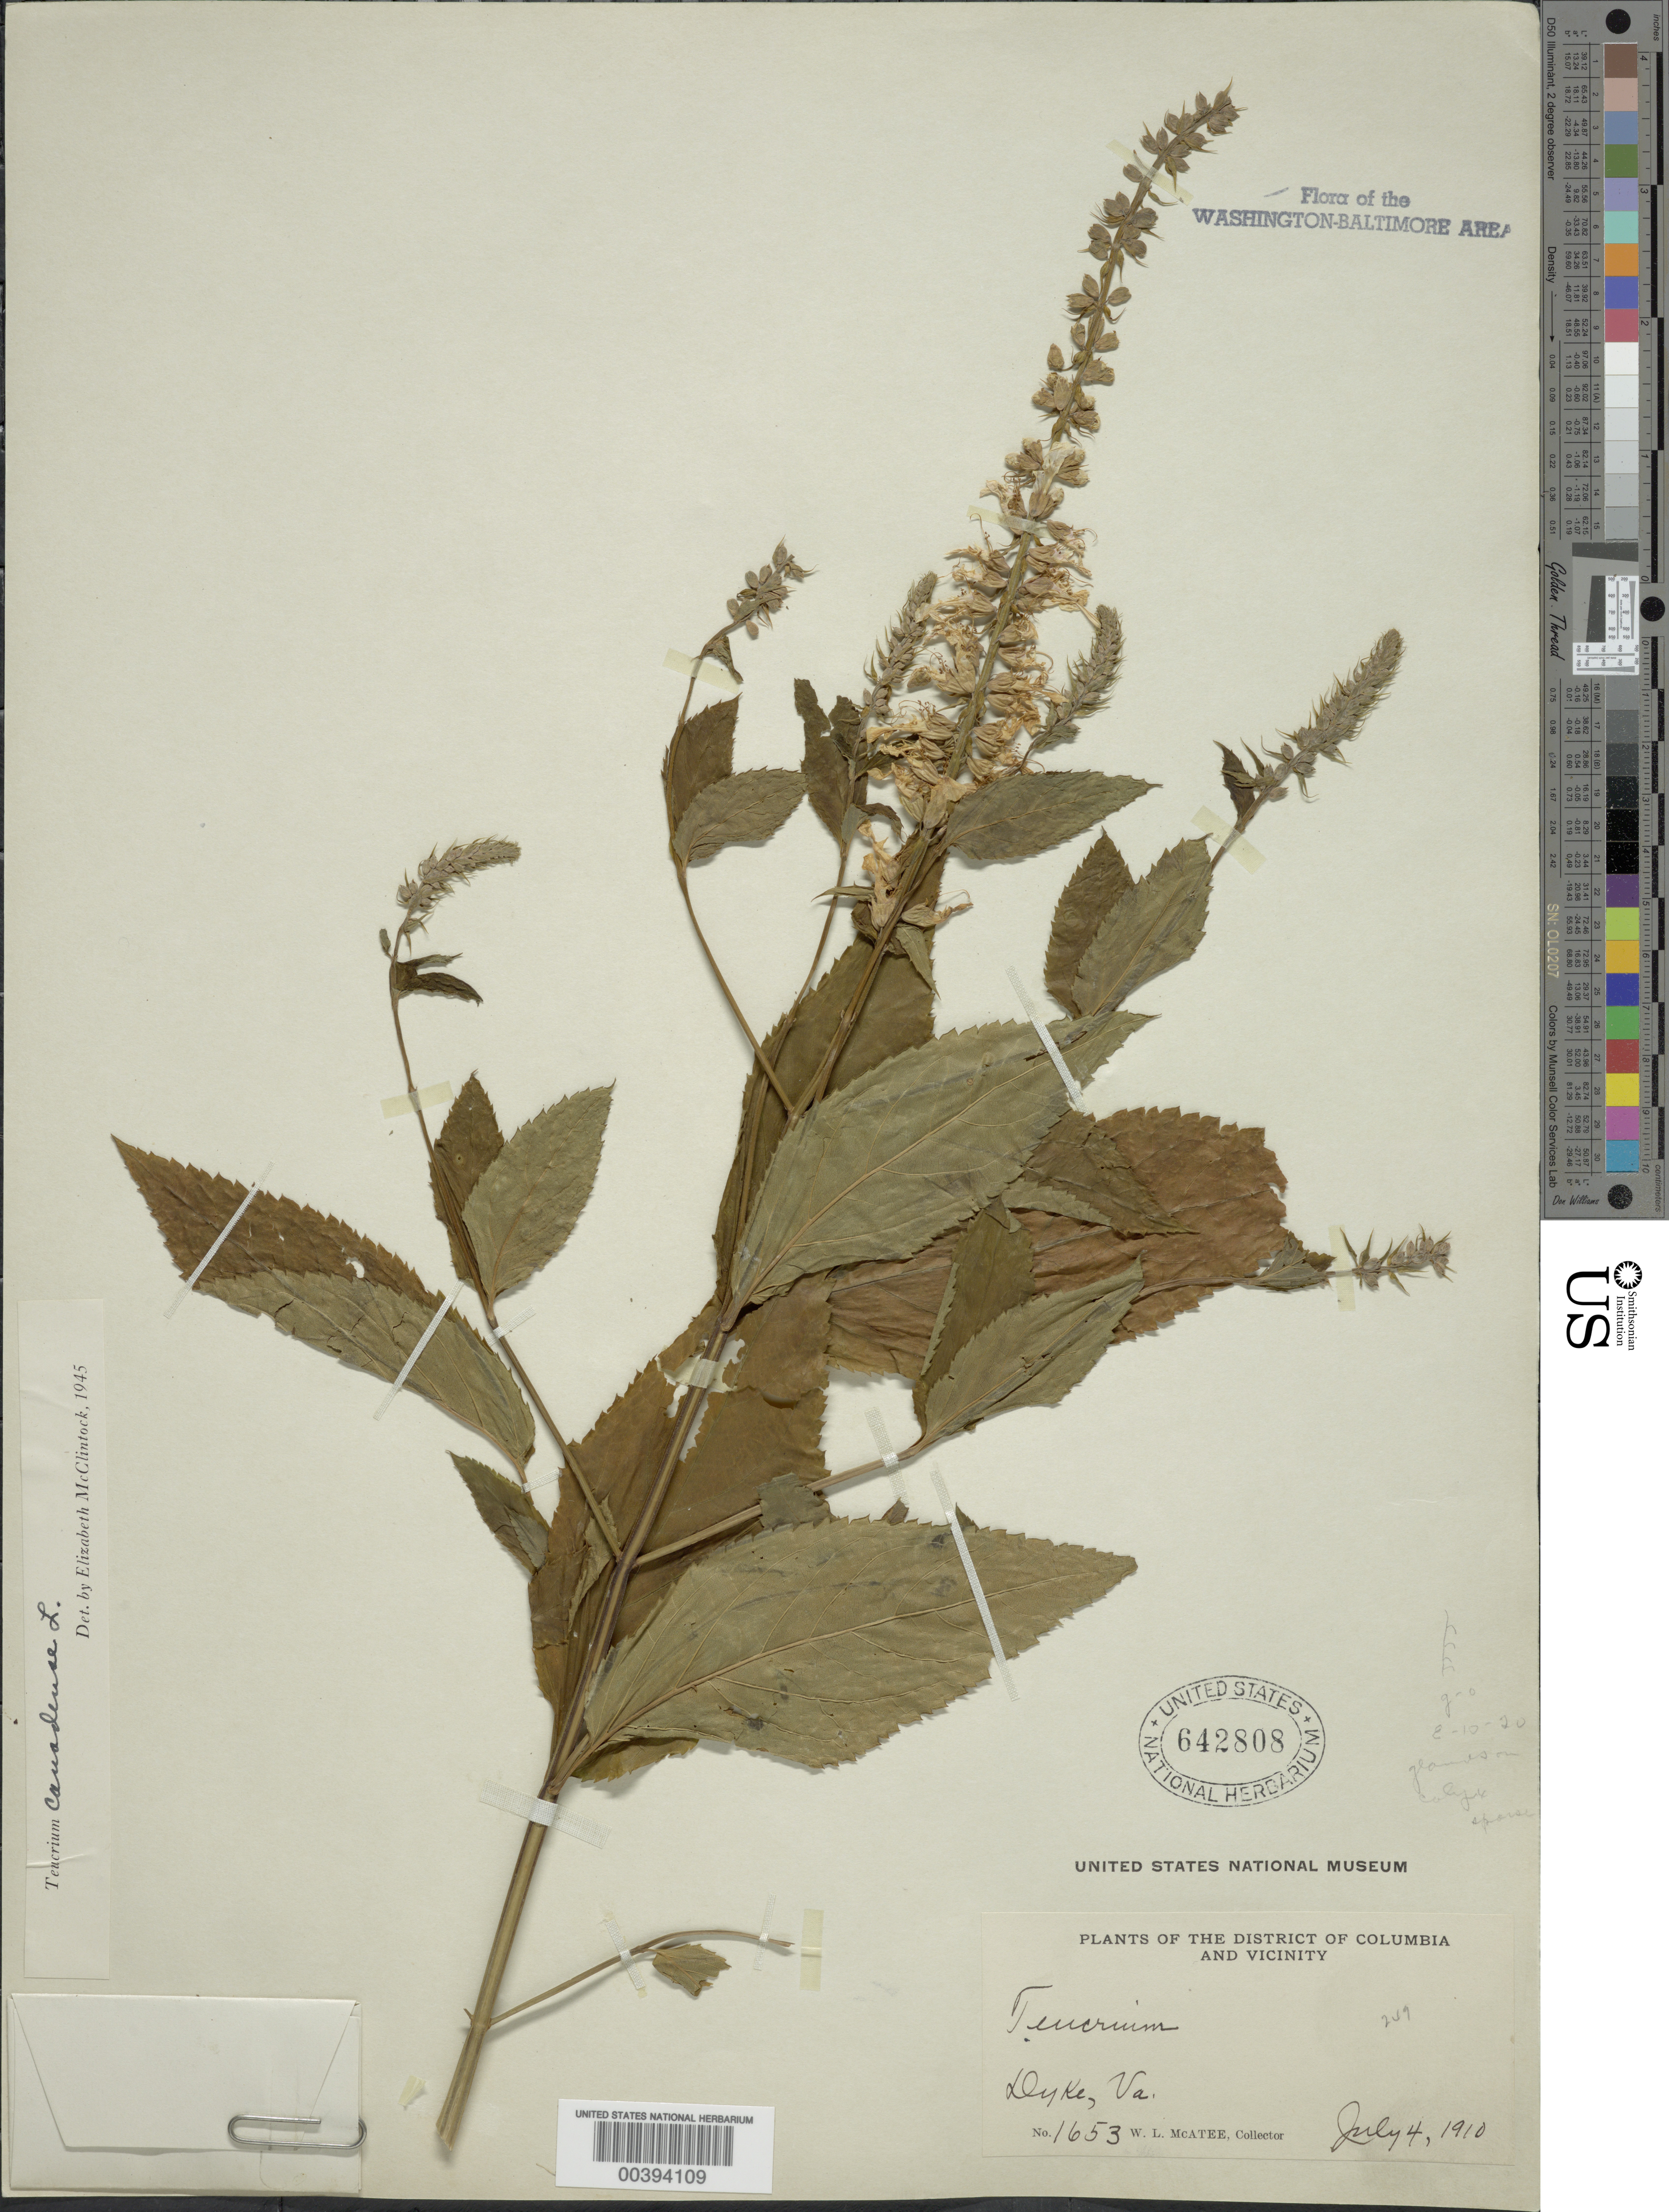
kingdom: Plantae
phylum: Tracheophyta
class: Magnoliopsida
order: Lamiales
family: Lamiaceae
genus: Teucrium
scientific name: Teucrium canadense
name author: L.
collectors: W. McAtee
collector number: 1653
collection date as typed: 04 Jul 1910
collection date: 1910-07-04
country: United States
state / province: Virginia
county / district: Fairfax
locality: Dyke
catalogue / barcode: US 642808